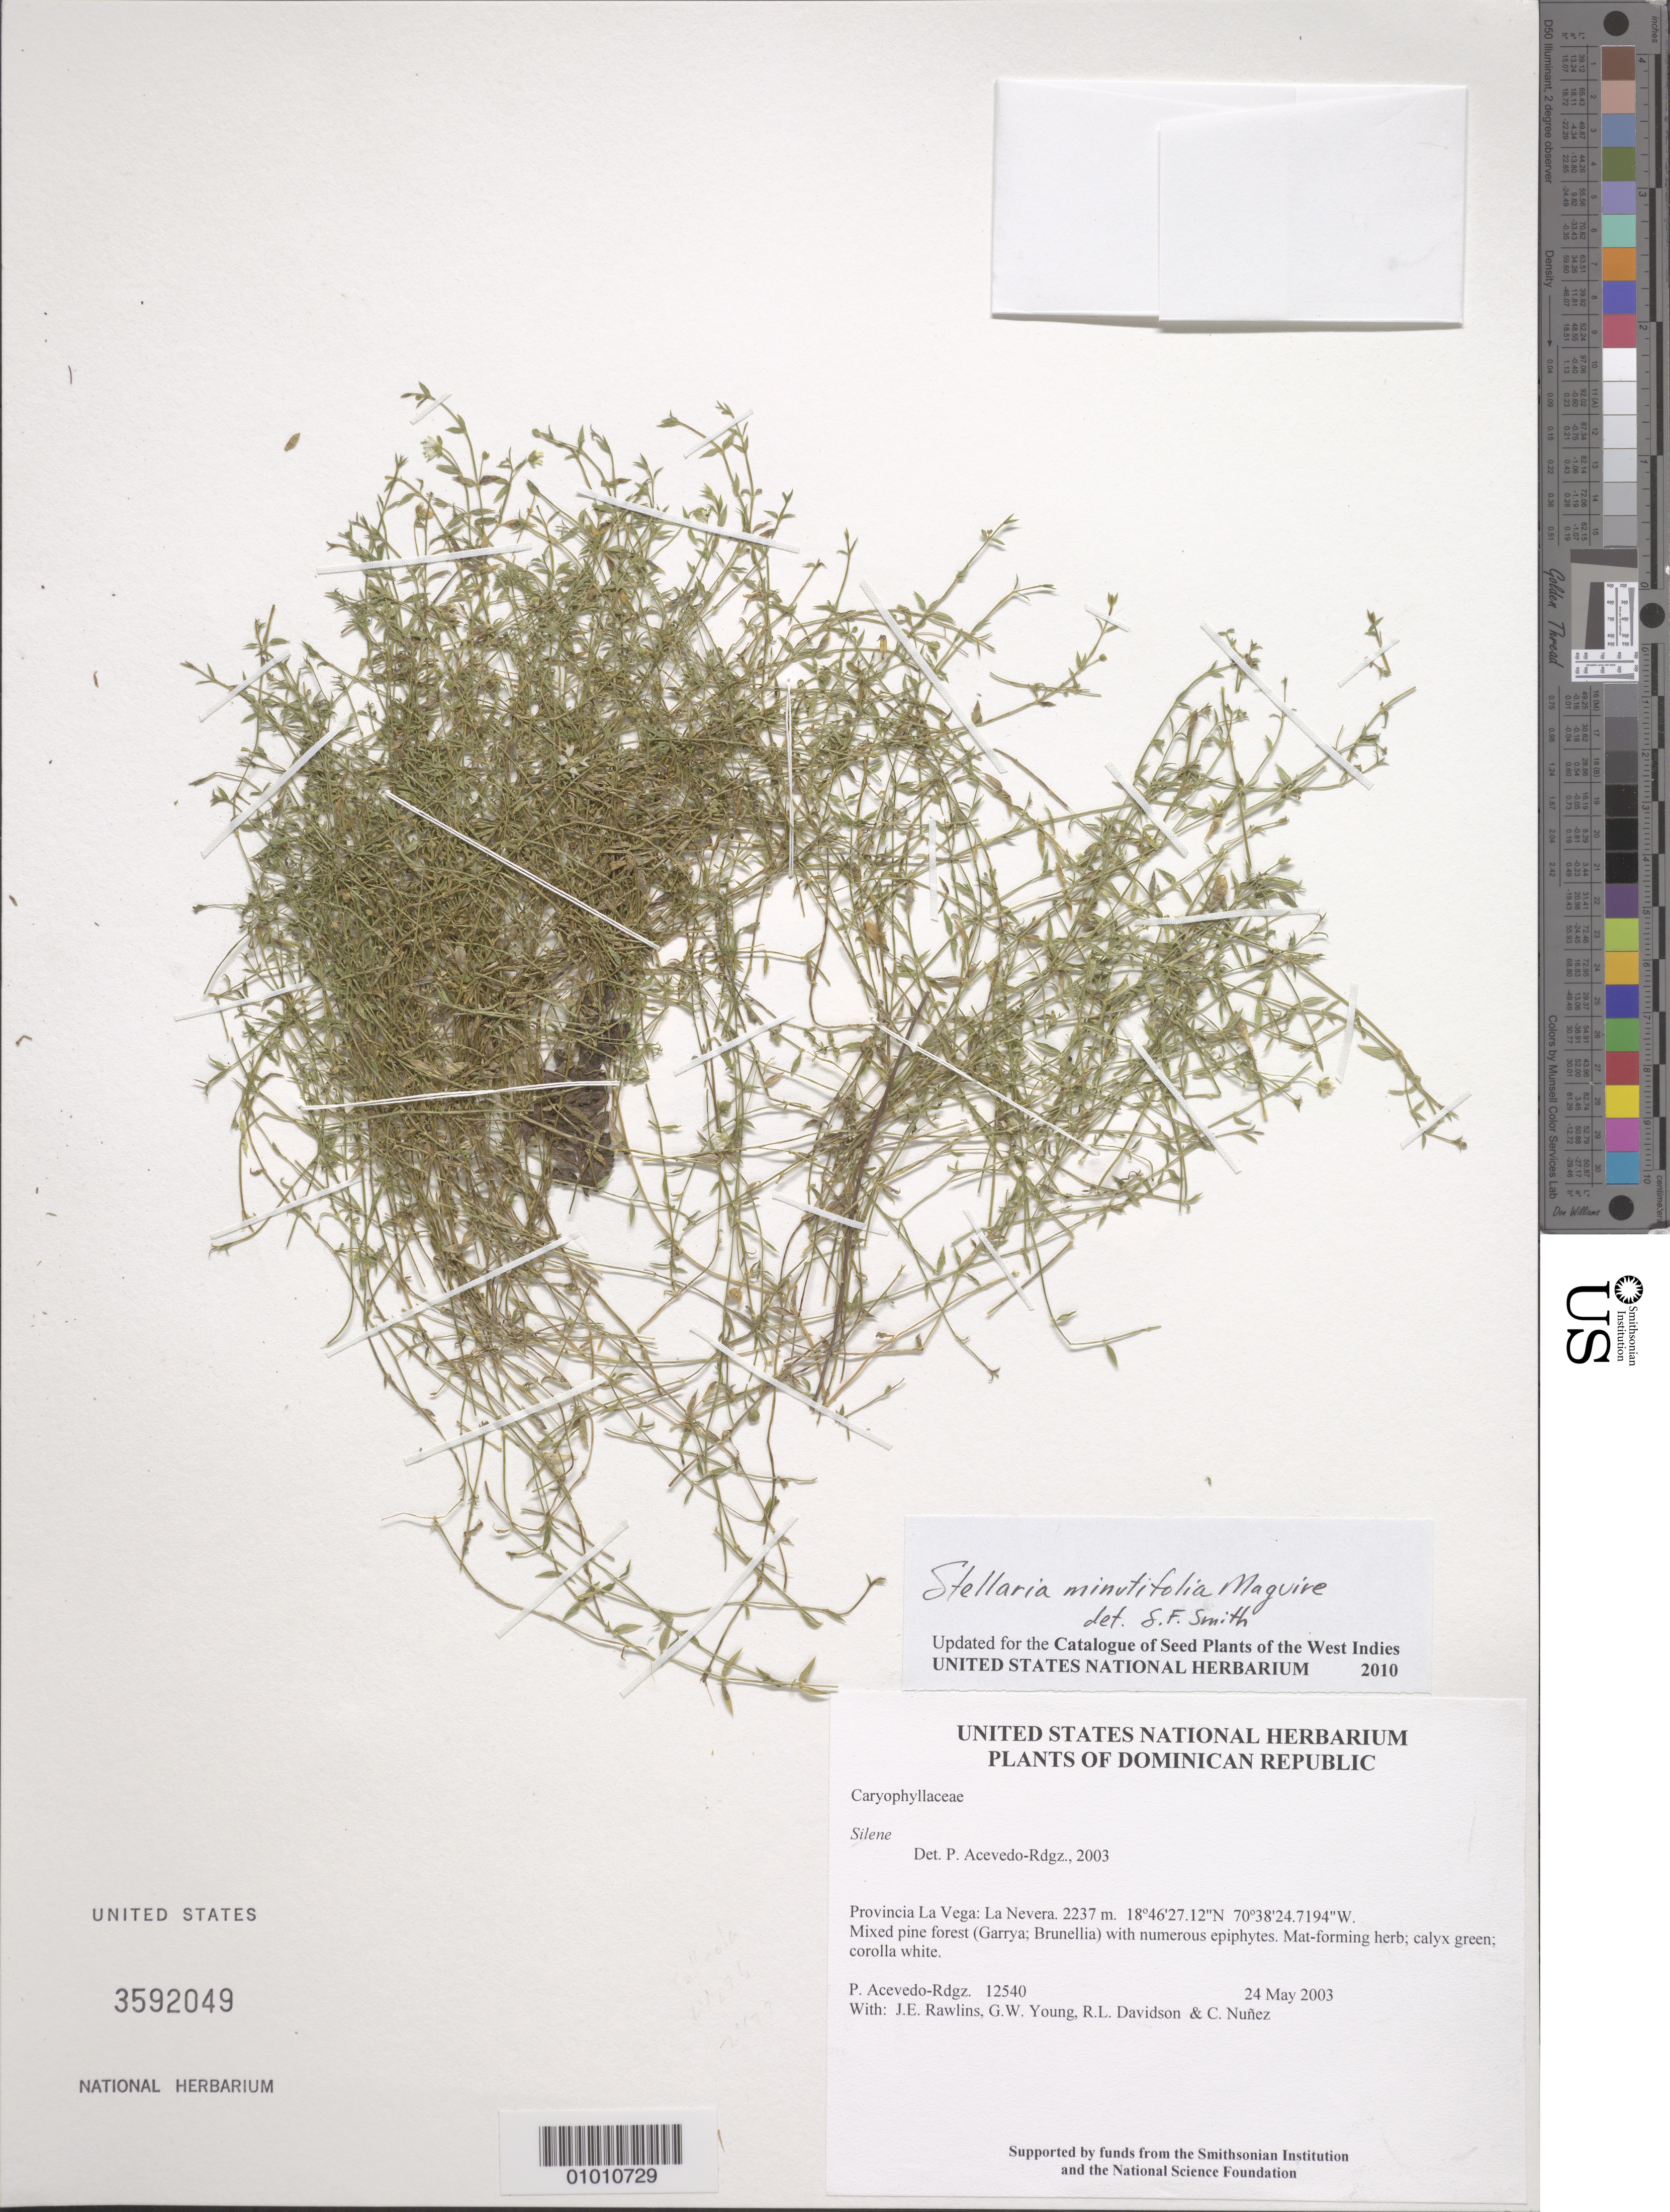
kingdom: Plantae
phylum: Tracheophyta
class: Magnoliopsida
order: Caryophyllales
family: Caryophyllaceae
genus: Stellaria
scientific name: Stellaria minutifolia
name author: Maguire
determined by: Smith, Stephen F., (US), NMNH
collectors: P. Acevedo-Rodr., J. Rawlins, G. Young, R. Davidson & C. Nunez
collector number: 12540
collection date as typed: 24 May 2003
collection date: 2003-05-24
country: Dominican Republic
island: Hispaniola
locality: Provincia La Vega: La Nevera.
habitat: Mixed pine forest (Garrya; Brunellia) with numerous epiphytes.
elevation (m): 2237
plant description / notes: US, NY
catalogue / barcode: US 3592049